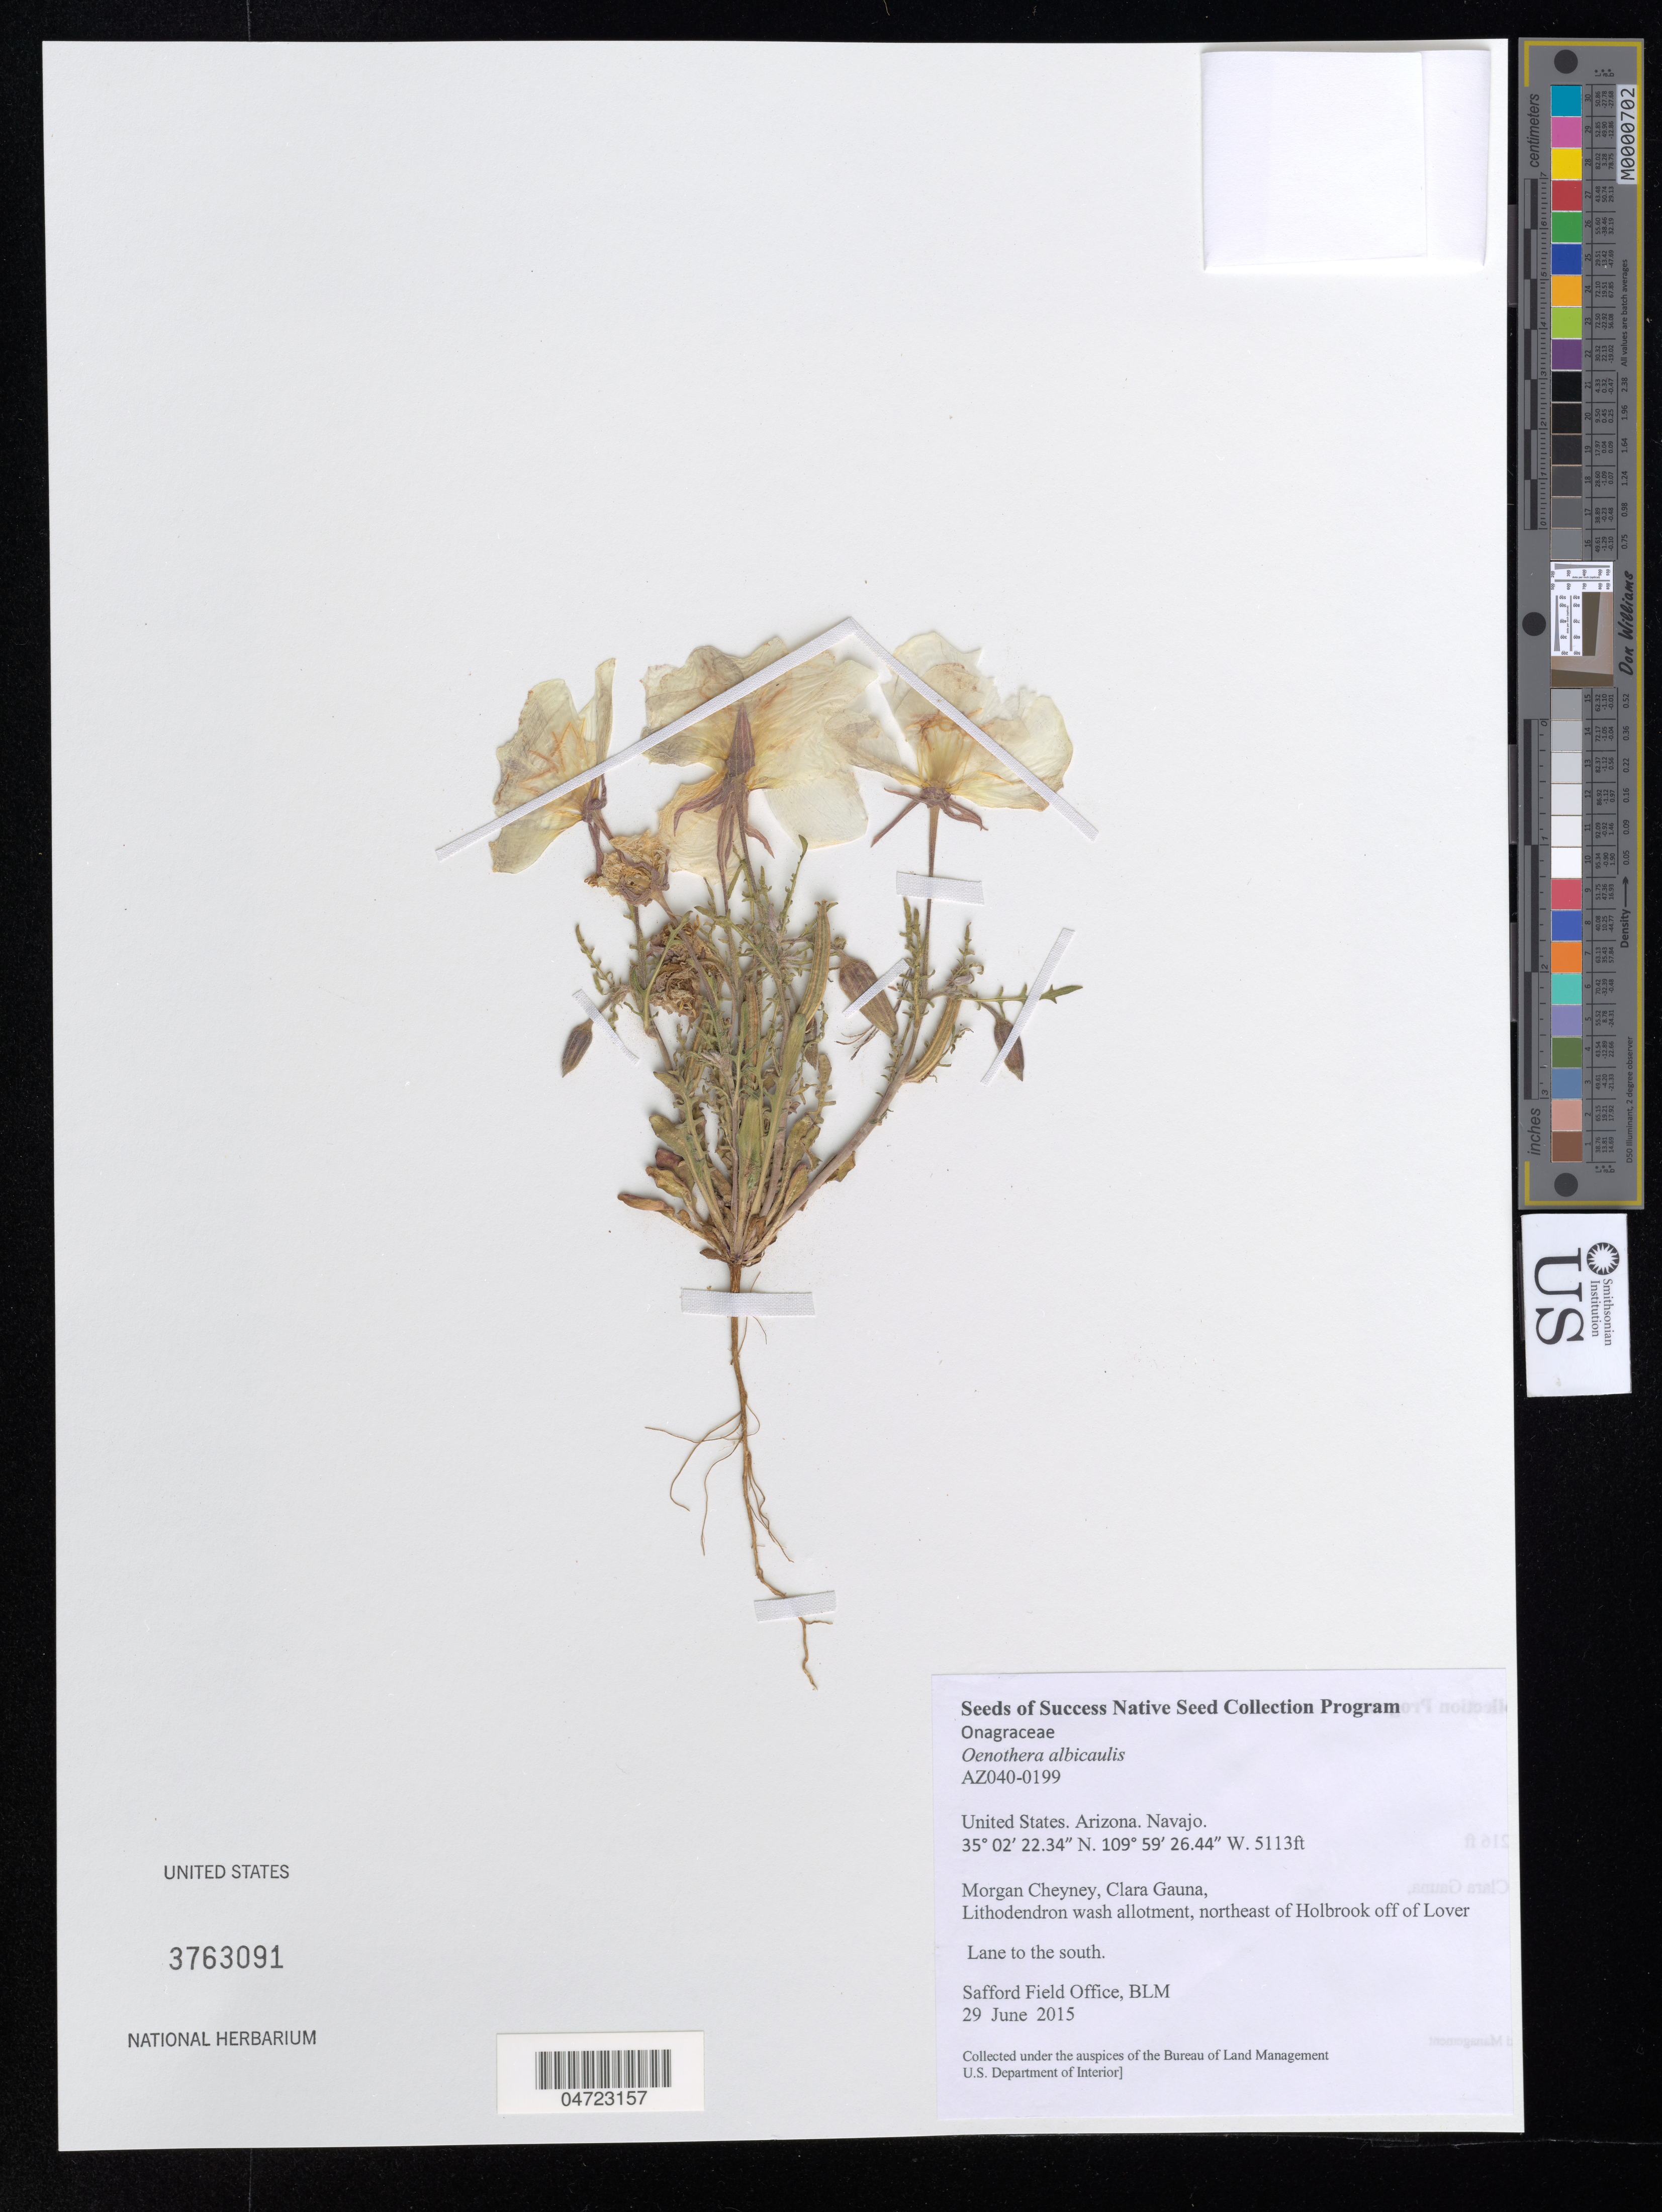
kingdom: Plantae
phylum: Tracheophyta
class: Magnoliopsida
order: Myrtales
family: Onagraceae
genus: Oenothera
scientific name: Oenothera albicaulis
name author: Pursh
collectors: M. Cheyney & C. Gauna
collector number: AZ040-0199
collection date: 2015-06-29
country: United States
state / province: Arizona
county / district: Navajo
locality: Navajo. Lithodendron wash allotment, northeast of Holbrook off of Lover. Lane to the south.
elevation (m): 1558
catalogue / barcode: US 3763091